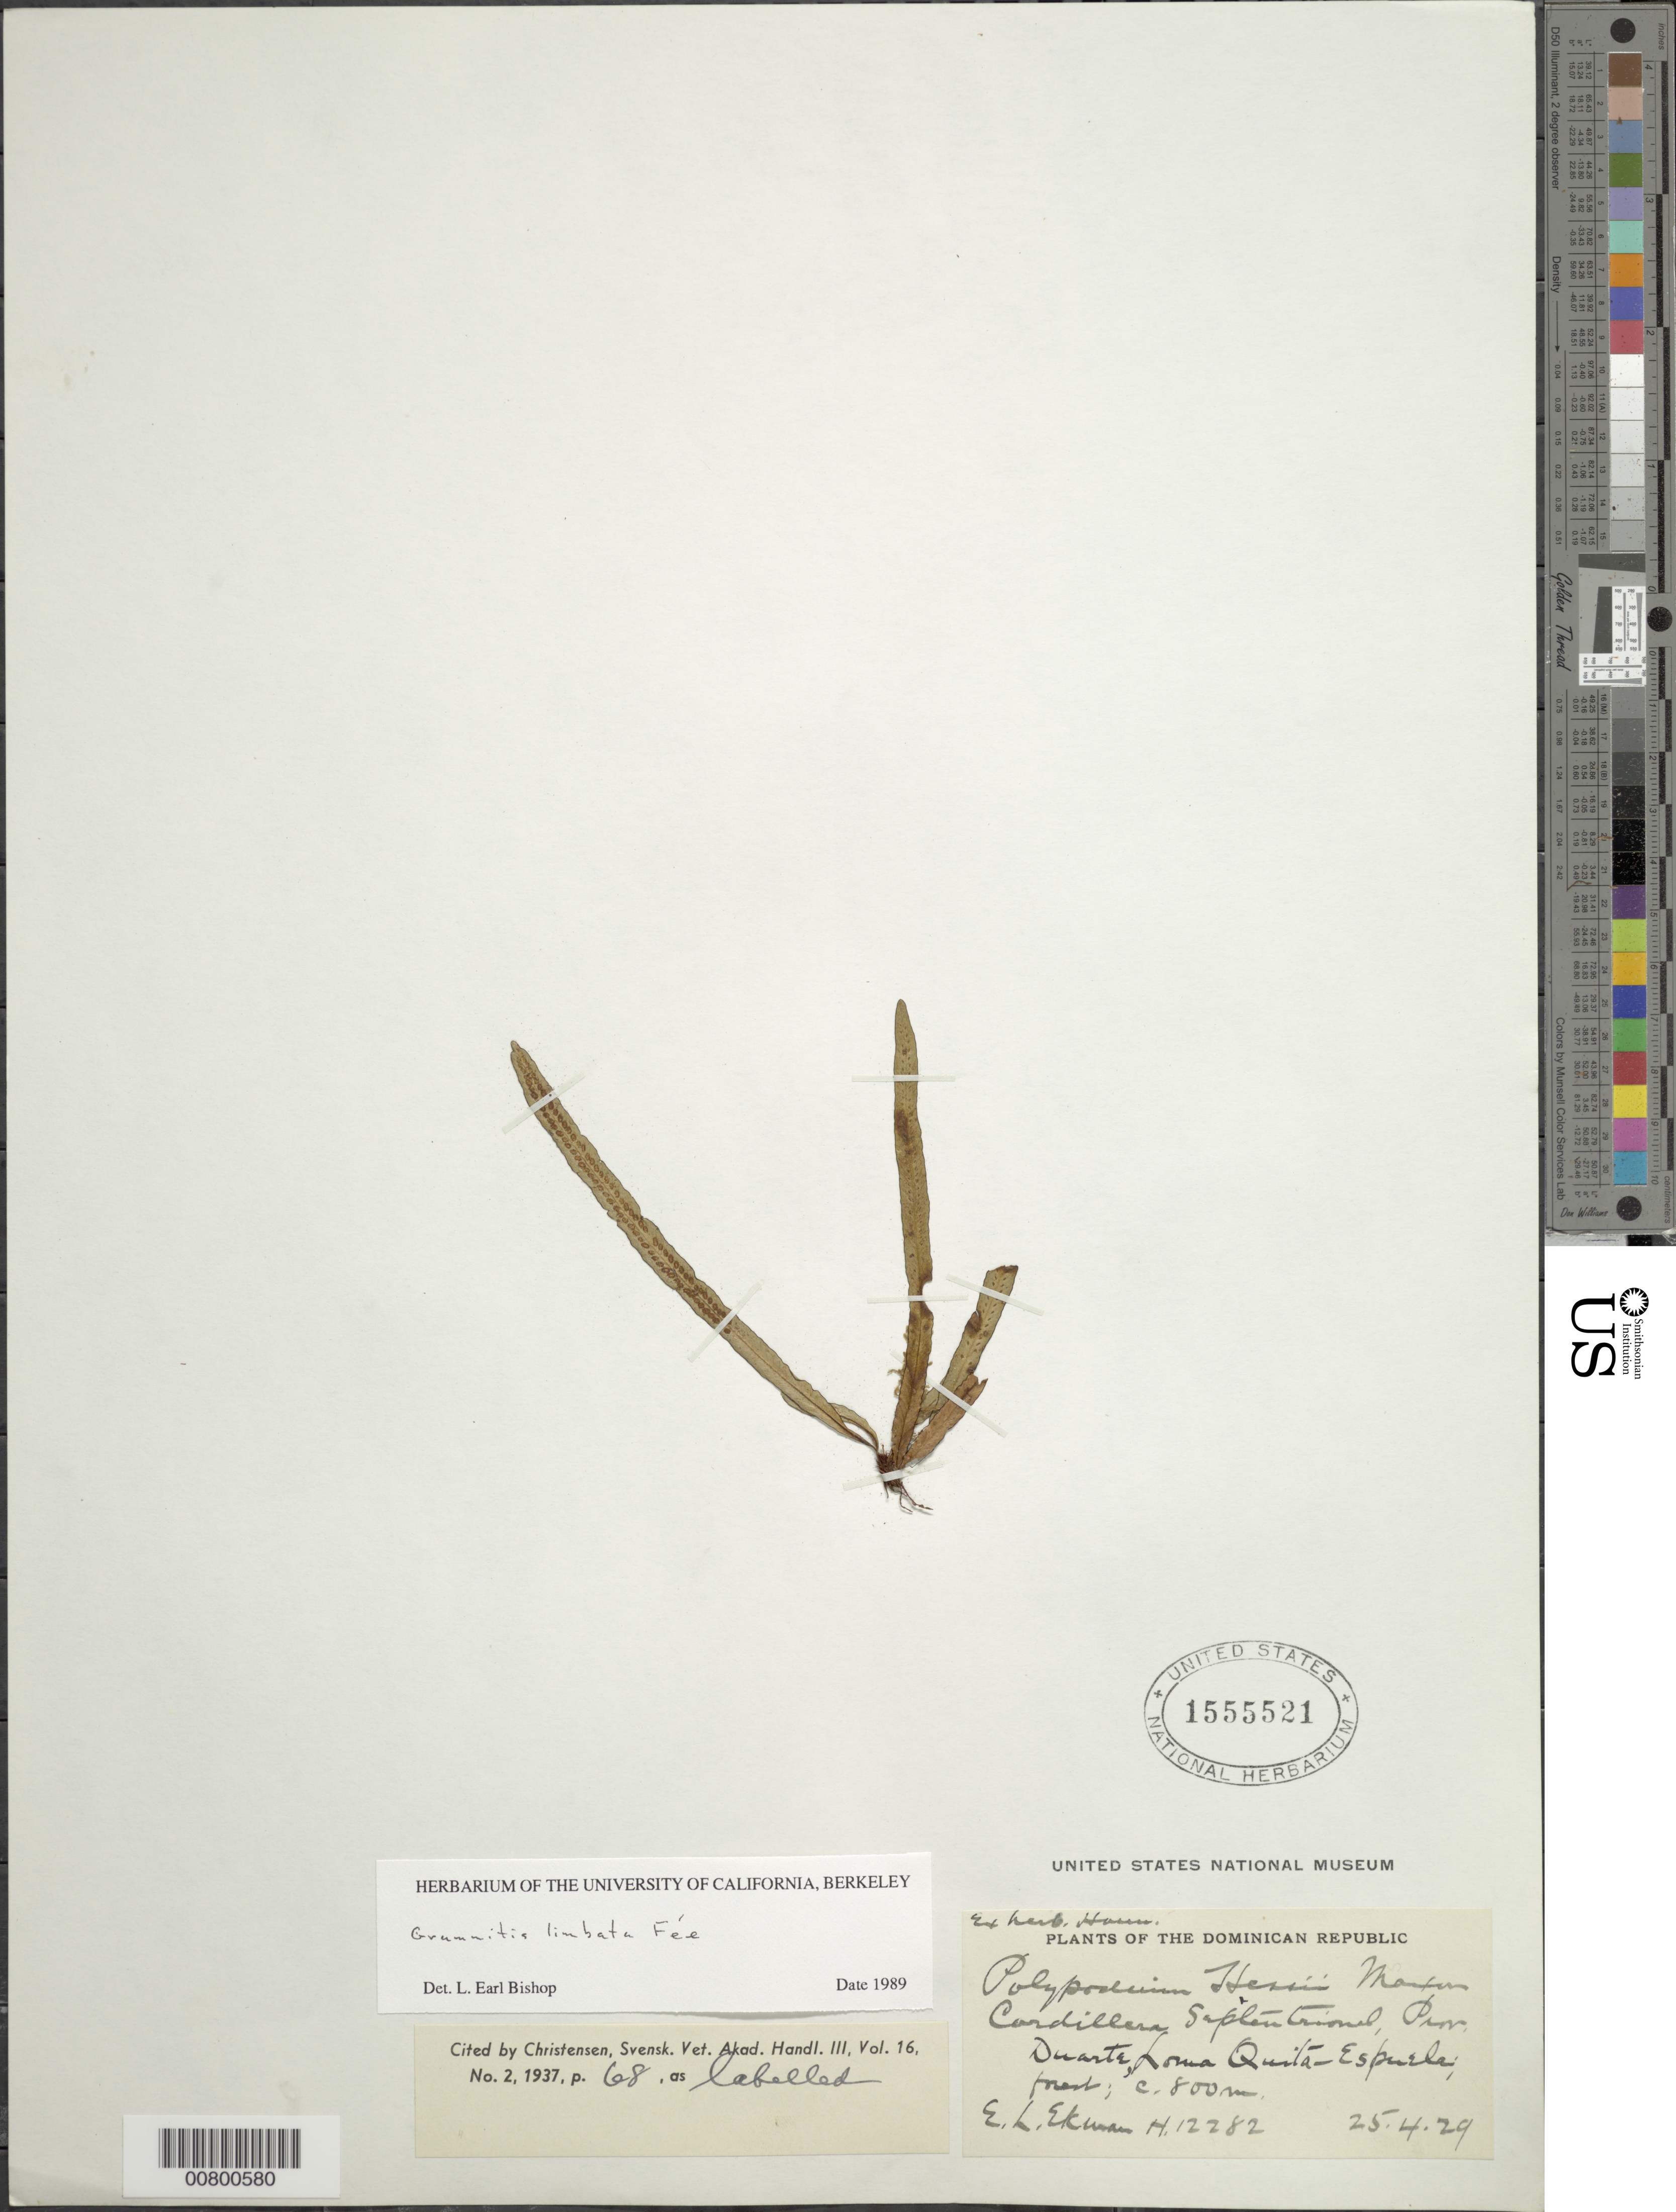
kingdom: Plantae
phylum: Tracheophyta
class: Polypodiopsida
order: Polypodiales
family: Polypodiaceae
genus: Grammitis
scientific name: Grammitis limbata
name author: Fée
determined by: Bishop, L. E.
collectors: E. L. Ekman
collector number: H 12282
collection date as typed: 25 Apr 1929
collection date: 1929-04-25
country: Dominican Republic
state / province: Duarte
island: Hispaniola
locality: Cordillera Septentrional, Loma Quita-Espuela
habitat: Forest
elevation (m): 800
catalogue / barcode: US 1555521